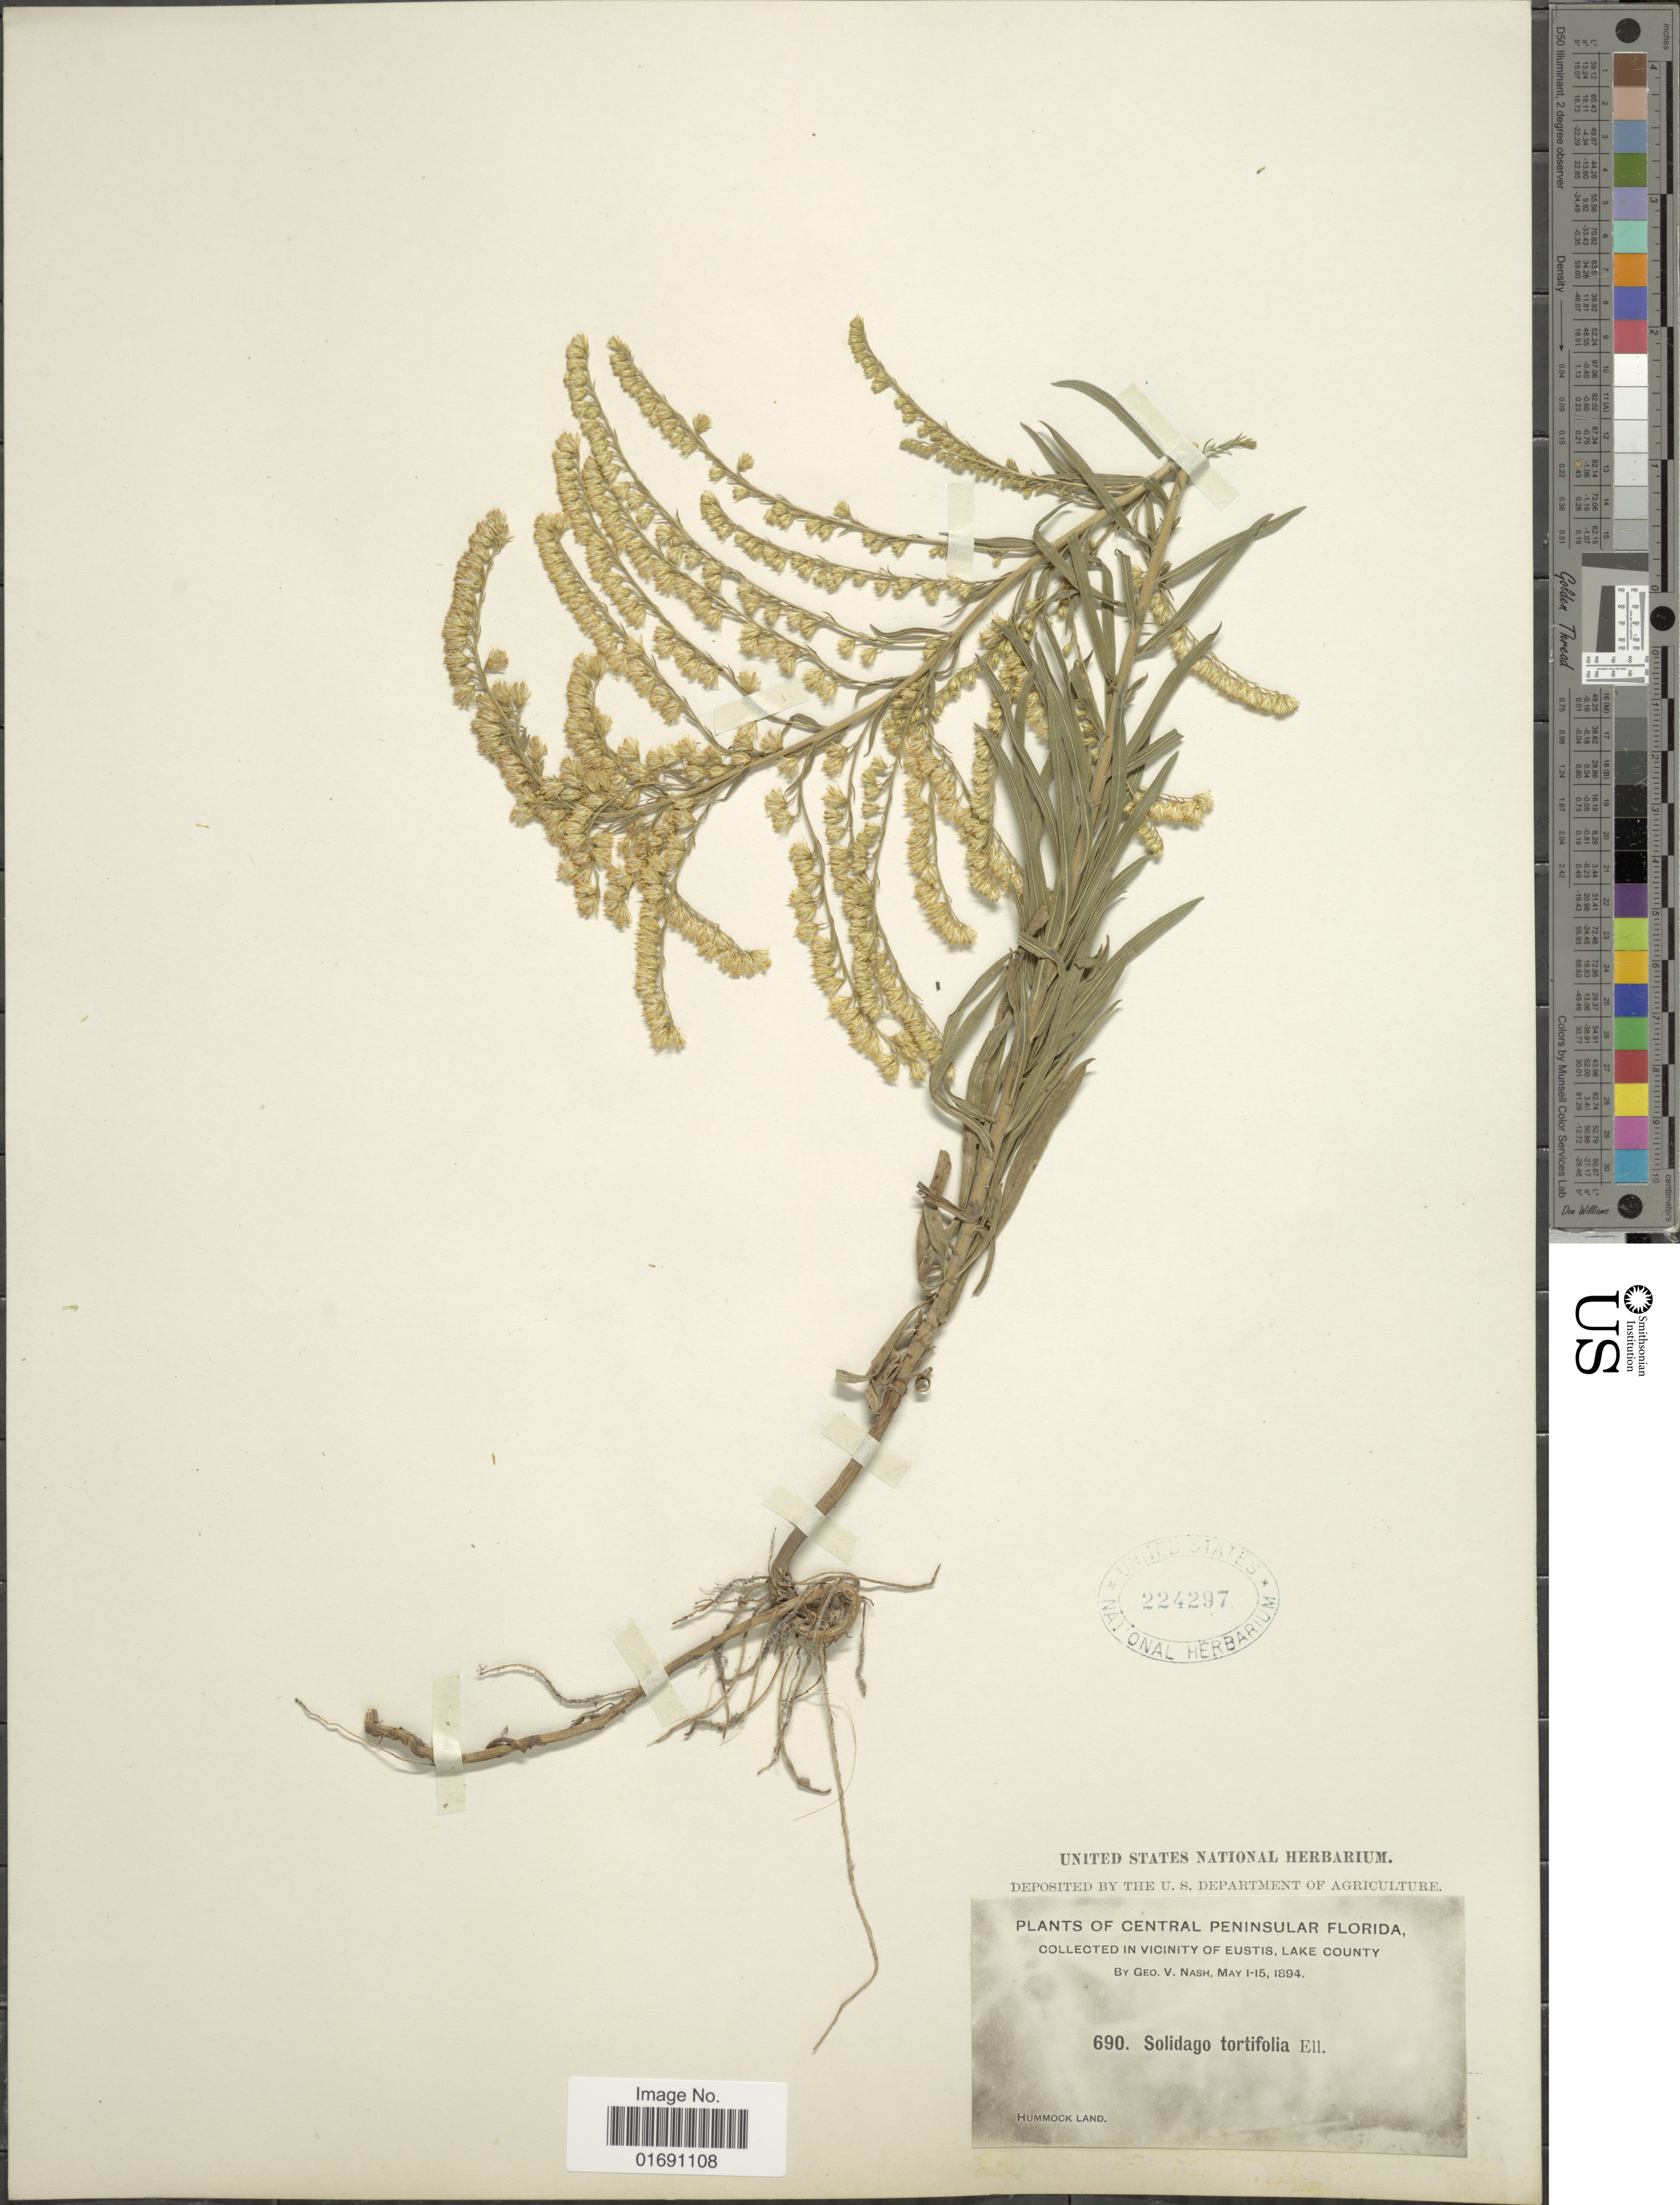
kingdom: Plantae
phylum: Tracheophyta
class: Magnoliopsida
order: Asterales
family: Asteraceae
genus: Solidago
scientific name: Solidago tortifolia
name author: Elliott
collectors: G. V. Nash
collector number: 690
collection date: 1894-05-01/1894-05-15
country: United States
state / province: Florida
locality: Central Peninsular Florida, in vicinity of Eustis, Lake County, Hummock Land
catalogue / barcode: US 224297